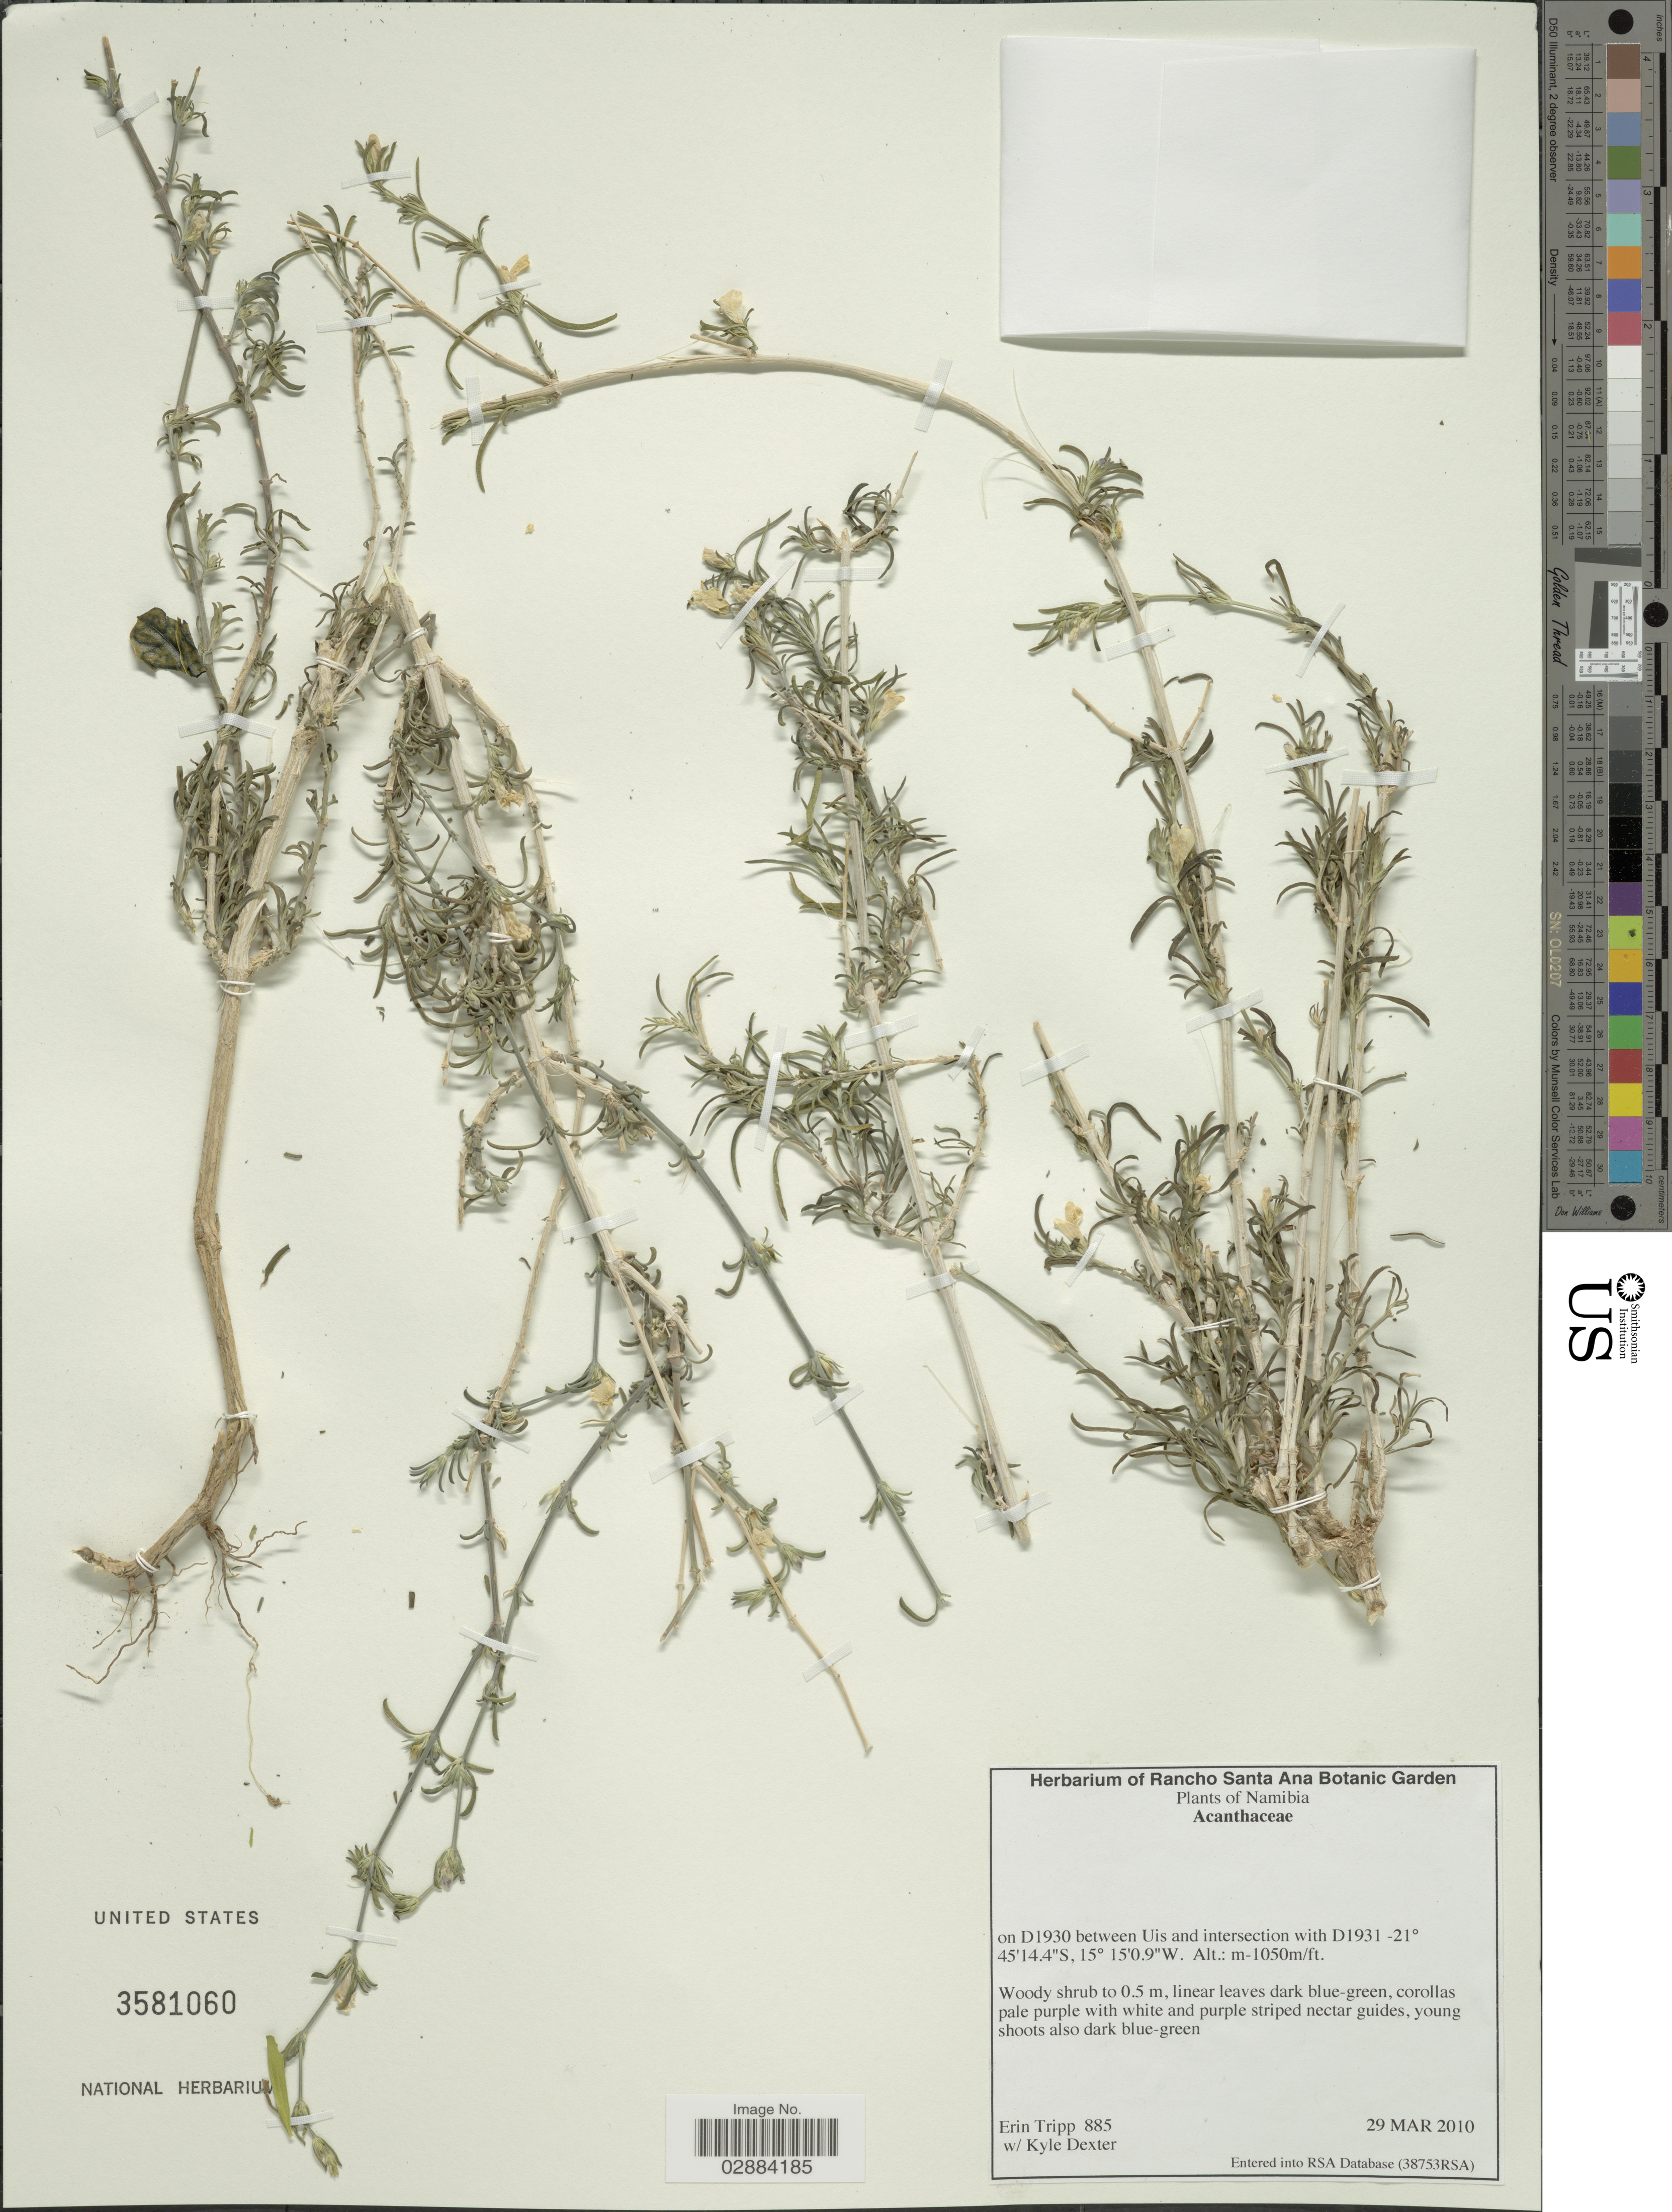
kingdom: Plantae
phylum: Tracheophyta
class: Magnoliopsida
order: Lamiales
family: Acanthaceae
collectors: E. Tripp & K. Dexter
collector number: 885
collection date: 2010-03-29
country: Namibia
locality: On D1930 between Uis and intersection with D1931.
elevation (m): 1050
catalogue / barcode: US 3581060